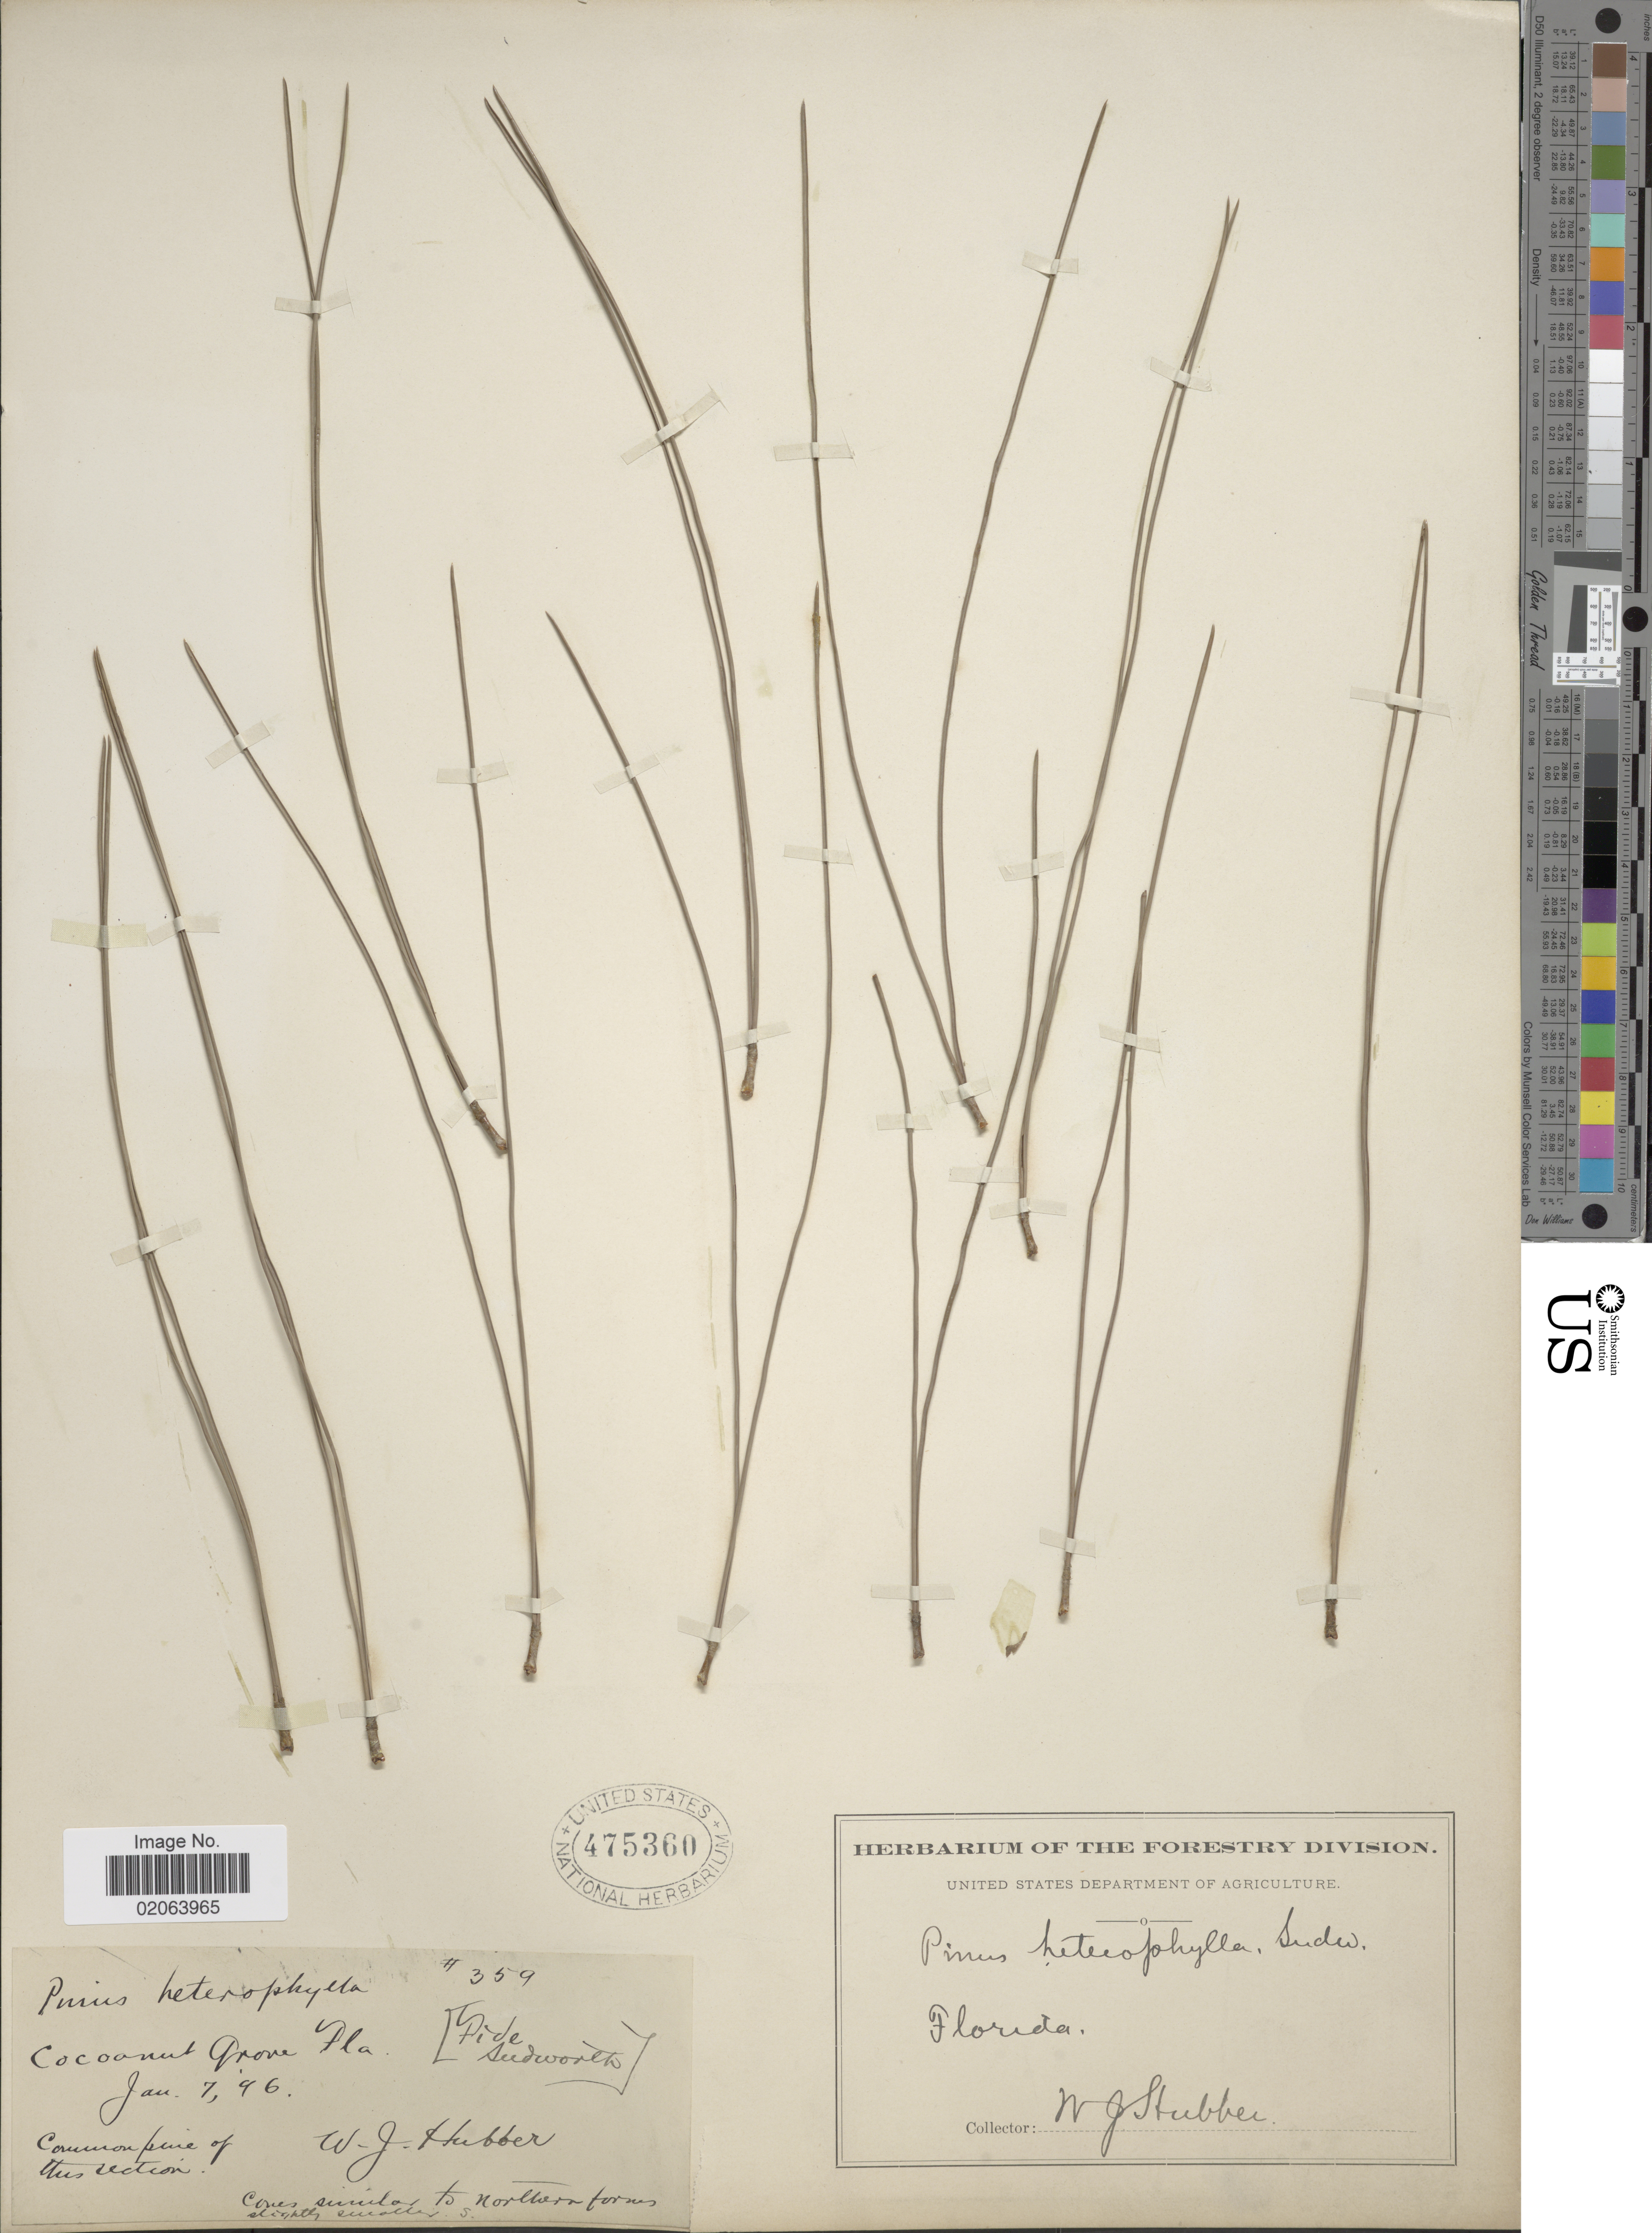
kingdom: Plantae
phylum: Tracheophyta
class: Pinopsida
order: Pinales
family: Pinaceae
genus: Pinus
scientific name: Pinus elliottii var. densa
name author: Little & K.W. Dorman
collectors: W. Hubber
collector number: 359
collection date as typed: Transcribed d/m/y: 7/1/96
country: United States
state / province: Florida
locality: Cocoanut Grove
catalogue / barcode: US 475360